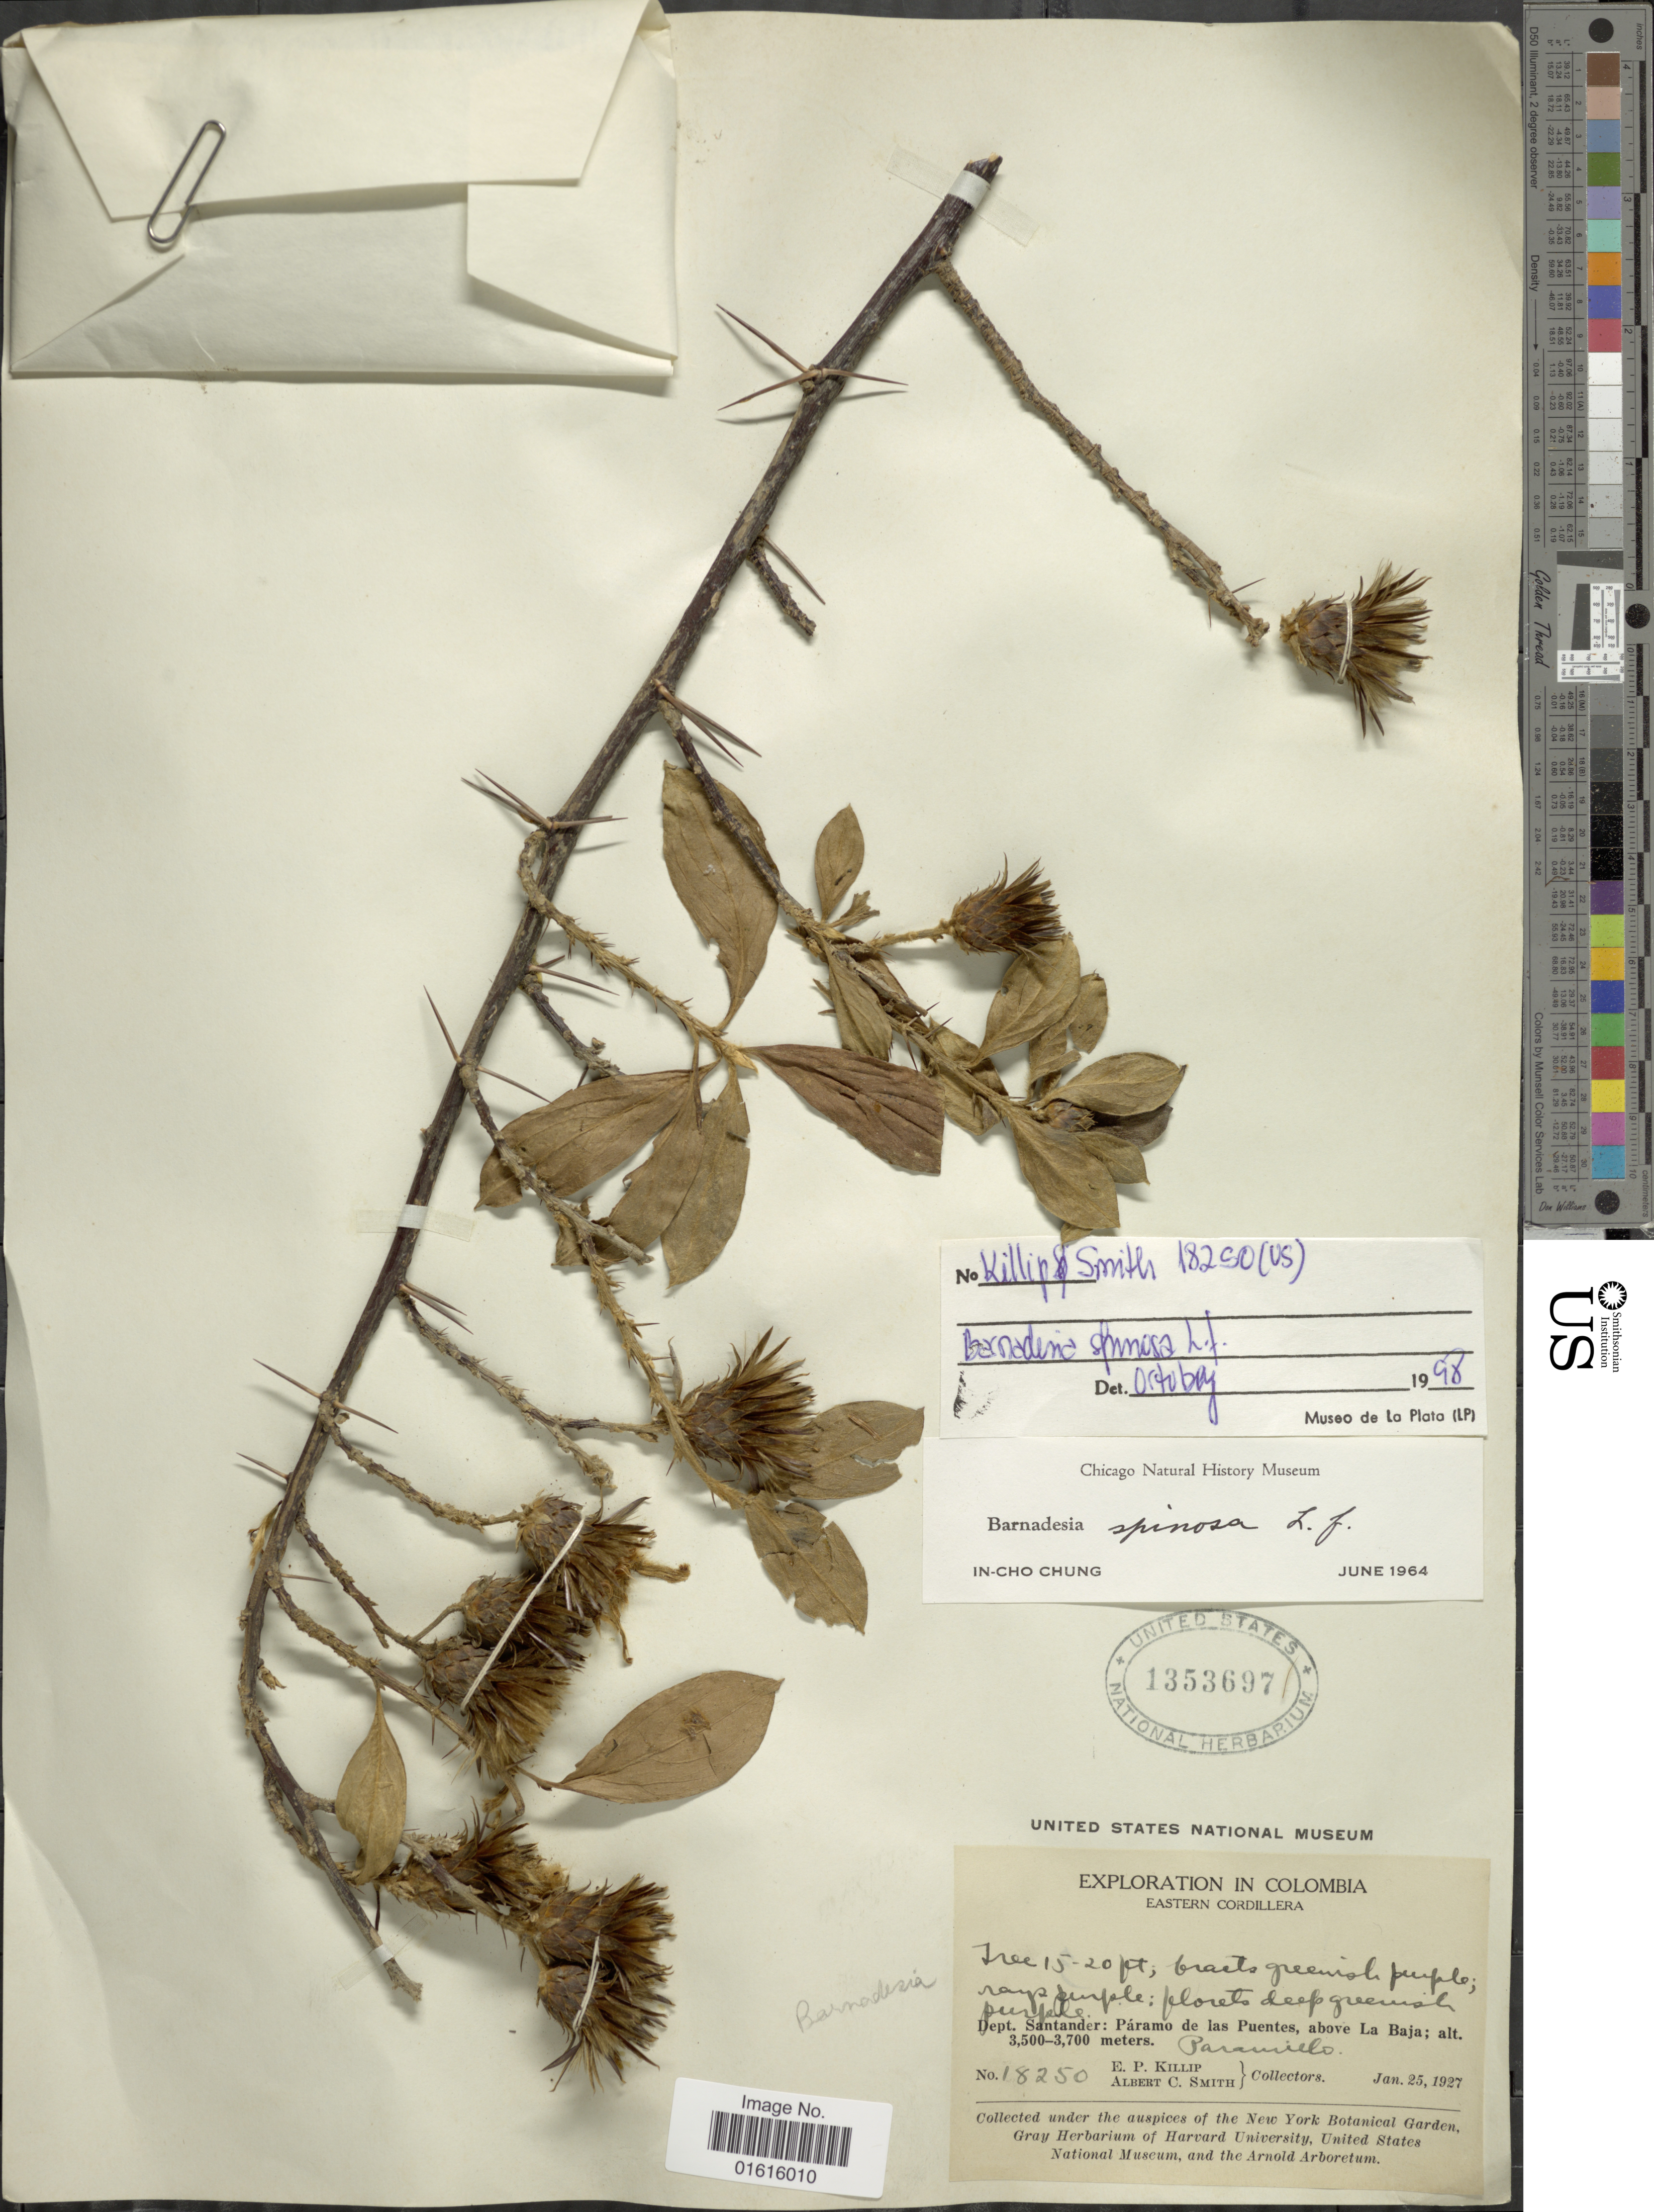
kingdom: Plantae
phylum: Tracheophyta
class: Magnoliopsida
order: Asterales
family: Asteraceae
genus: Barnadesia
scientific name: Barnadesia spinosa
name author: L. f.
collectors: E. P. Killip & A. C. Smith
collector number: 18250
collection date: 1927-01-25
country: Colombia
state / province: Santander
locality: Paramo de las Puentes, above La Baja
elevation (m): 3500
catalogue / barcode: US 1353697